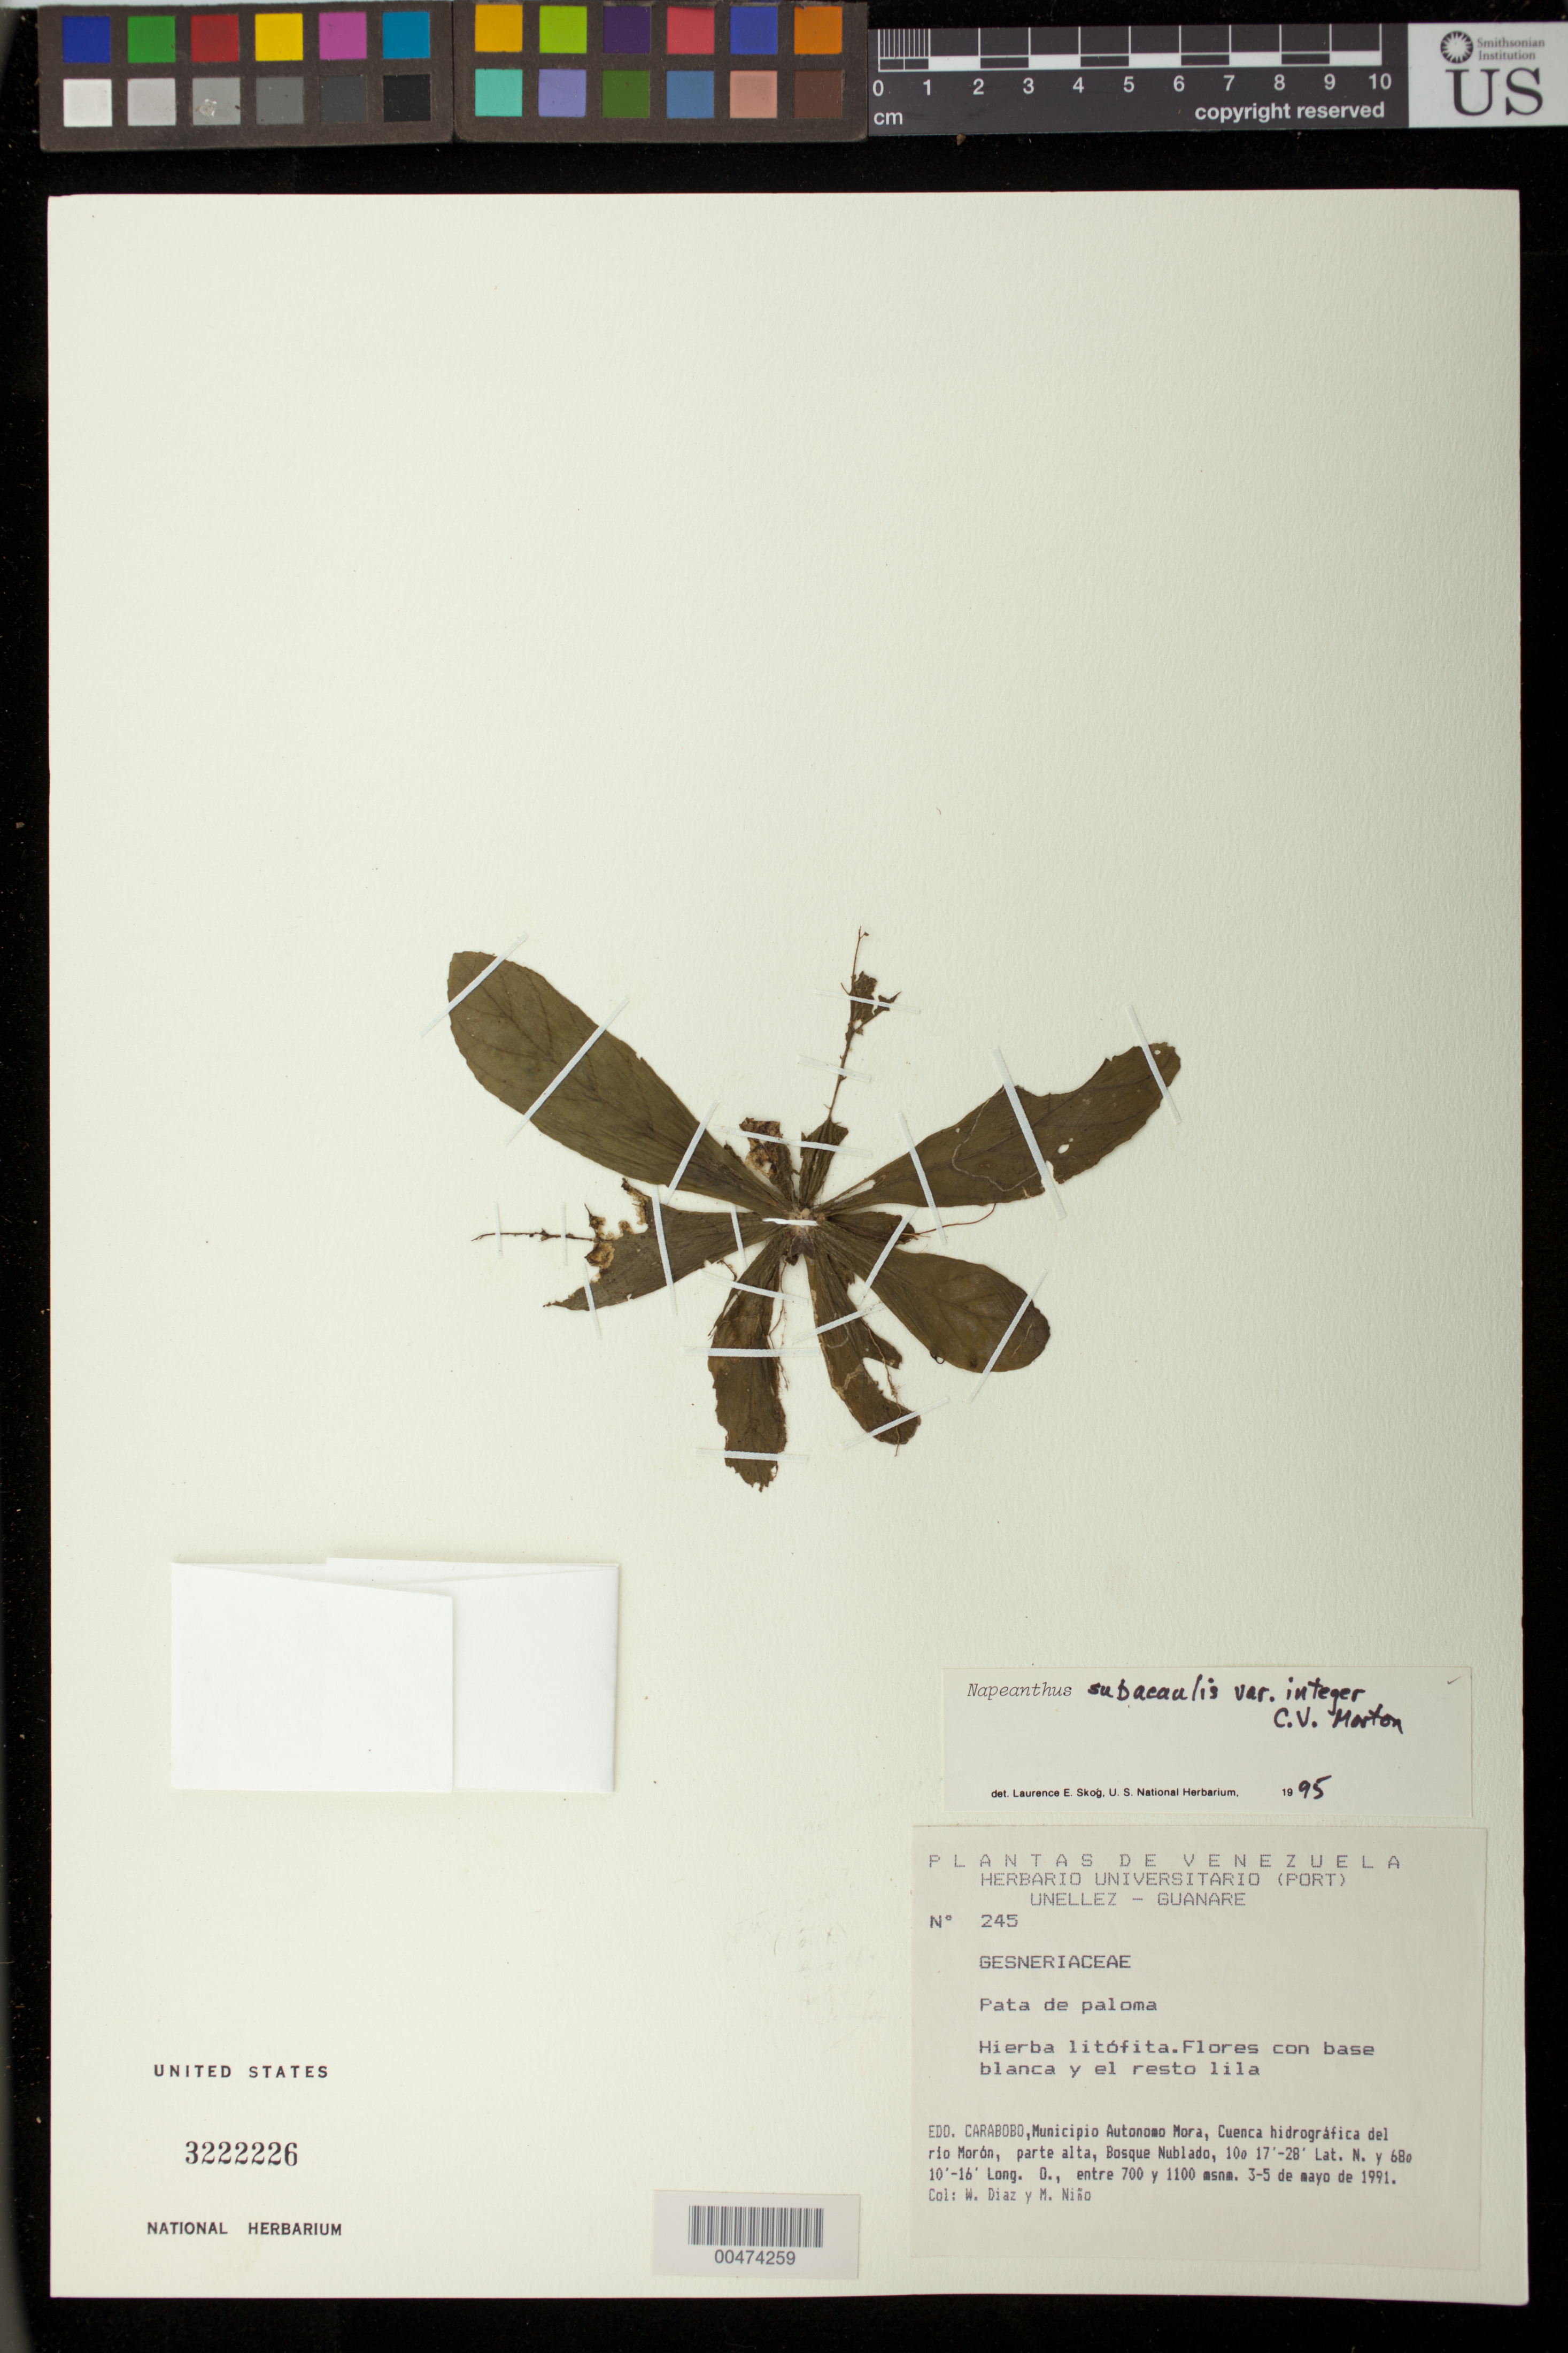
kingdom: Plantae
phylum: Tracheophyta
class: Magnoliopsida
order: Lamiales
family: Gesneriaceae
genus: Napeanthus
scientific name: Napeanthus subacaulis var. integer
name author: C.V. Morton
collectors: W. Díaz P. & S. M. Niño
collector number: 245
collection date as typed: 3-5 May 1991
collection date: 1991-05-03/1991-05-05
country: Venezuela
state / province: Carabobo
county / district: Juan José Mora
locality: Cuenca hidrográfica del rio Morón, parte alta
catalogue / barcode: US 3222226